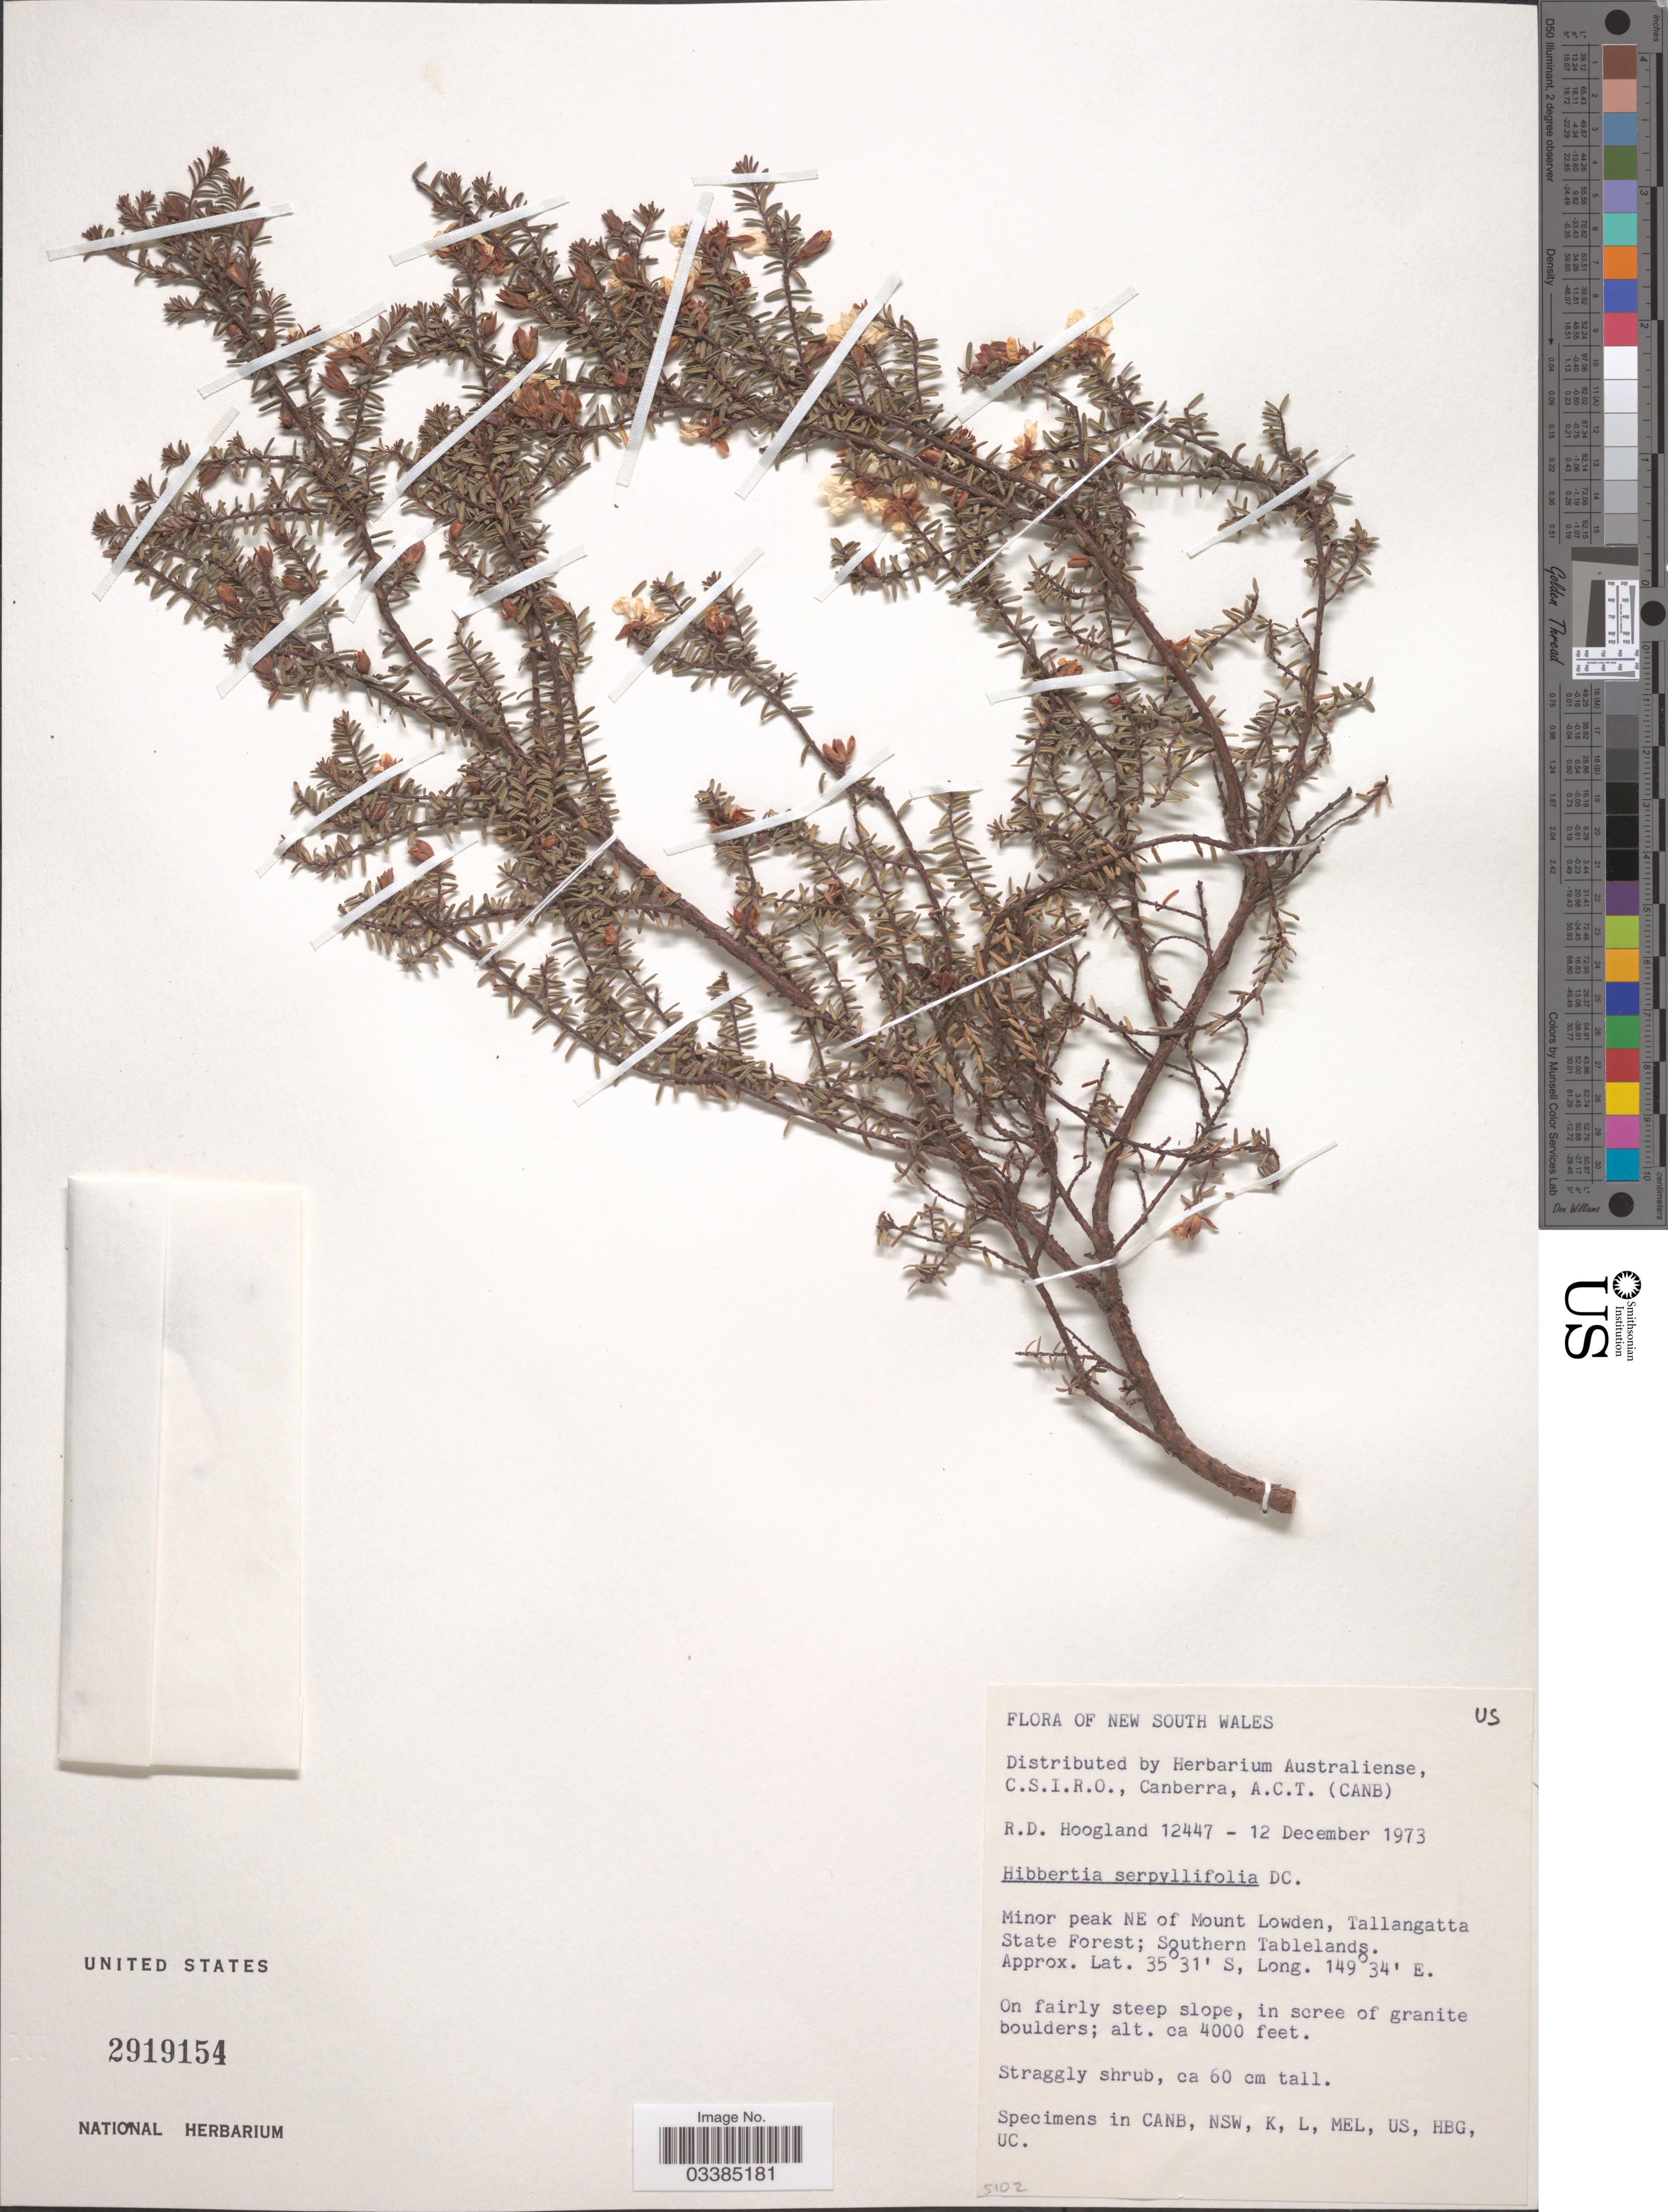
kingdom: Plantae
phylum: Tracheophyta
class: Magnoliopsida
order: Dilleniales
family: Dilleniaceae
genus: Hibbertia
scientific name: Hibbertia serpyllifolia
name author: R. Br. ex DC.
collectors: R. D. Hoogland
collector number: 12447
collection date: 1973-12-12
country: Australia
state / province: New South Wales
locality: Minor peak NE of Mount Lowden, Tallangatta State Forest; Southern Tablelands.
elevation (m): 1219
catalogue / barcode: US 2919154